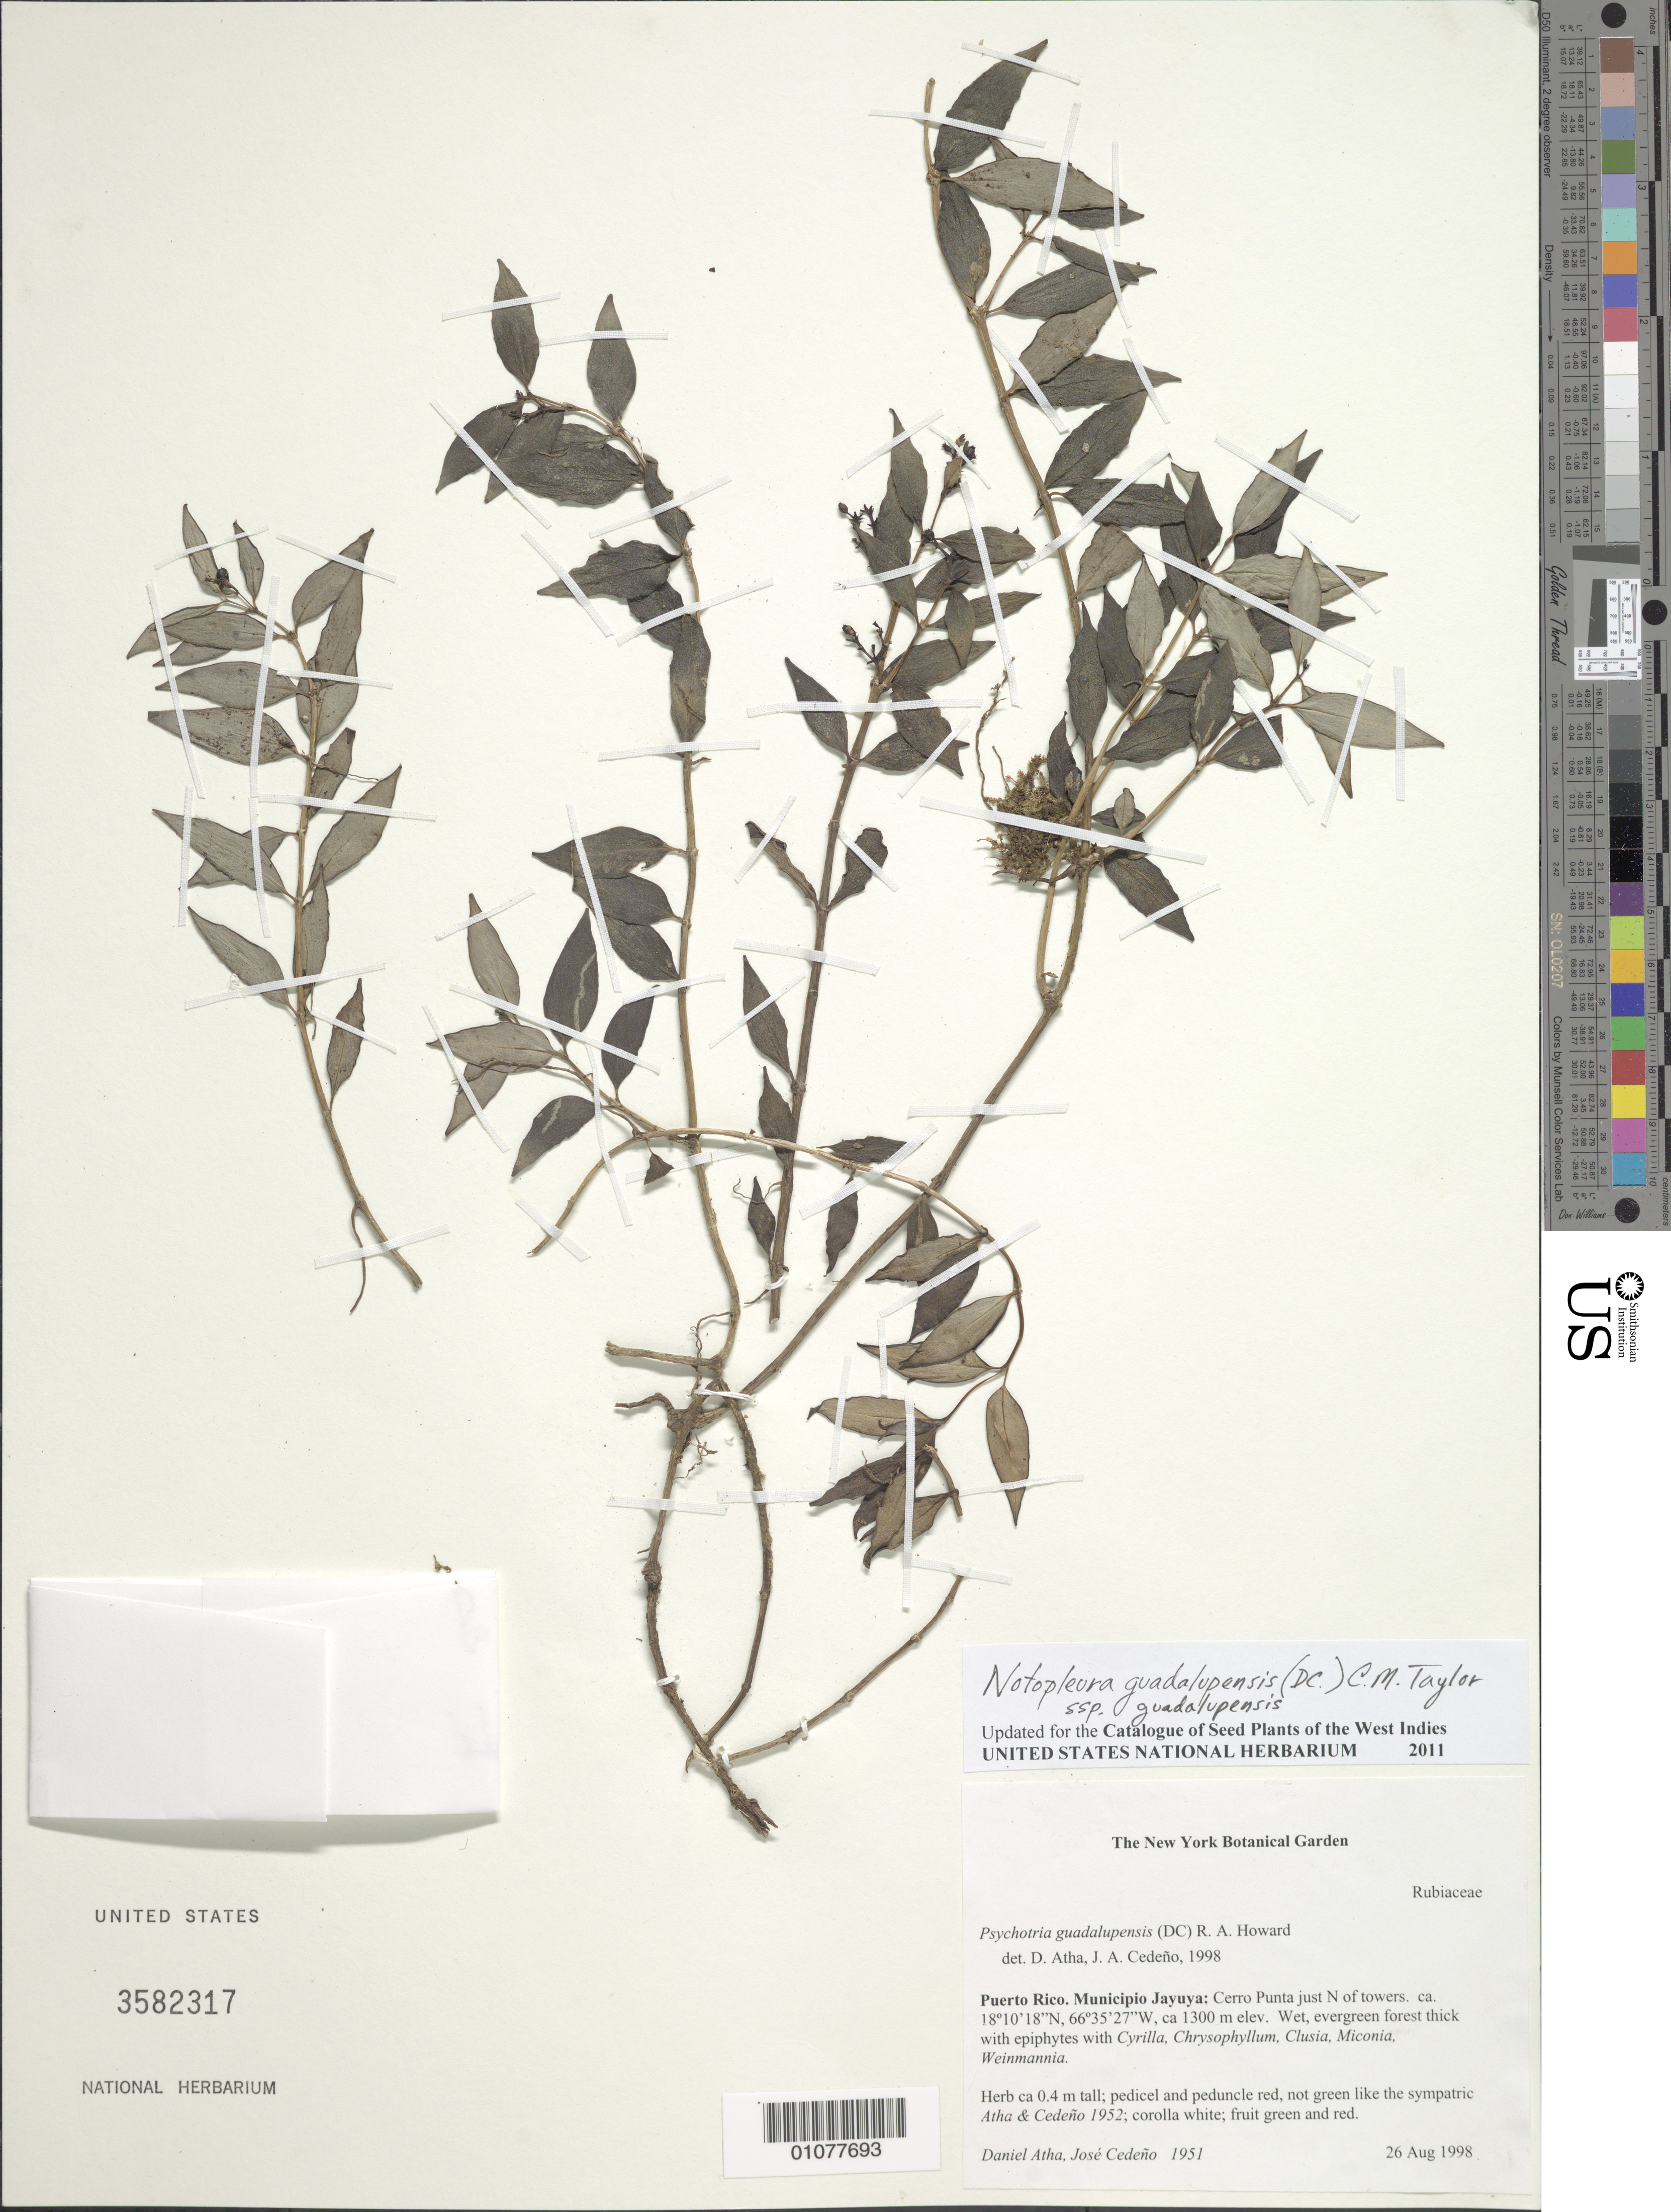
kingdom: Plantae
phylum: Tracheophyta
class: Magnoliopsida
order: Gentianales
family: Rubiaceae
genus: Notopleura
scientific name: Notopleura guadalupensis var. guadalupensis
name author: (DC.) C.M. Taylor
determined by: Atha, D.; Cedeño, J.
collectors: D. Atha & J. A. Cedeño M.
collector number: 1951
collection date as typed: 26 Aug 1998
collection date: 1998-08-26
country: Puerto Rico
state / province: Jayuya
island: Puerto Rico I.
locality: Municipio Jayuya; Cerro Punta just N of towers.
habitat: Wet, evergreen forest thick with epiphytes with Cyrilla, Chrysophyllum, Clusia, Miconia, and Weinmannia.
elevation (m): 1300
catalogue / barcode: US 3582317